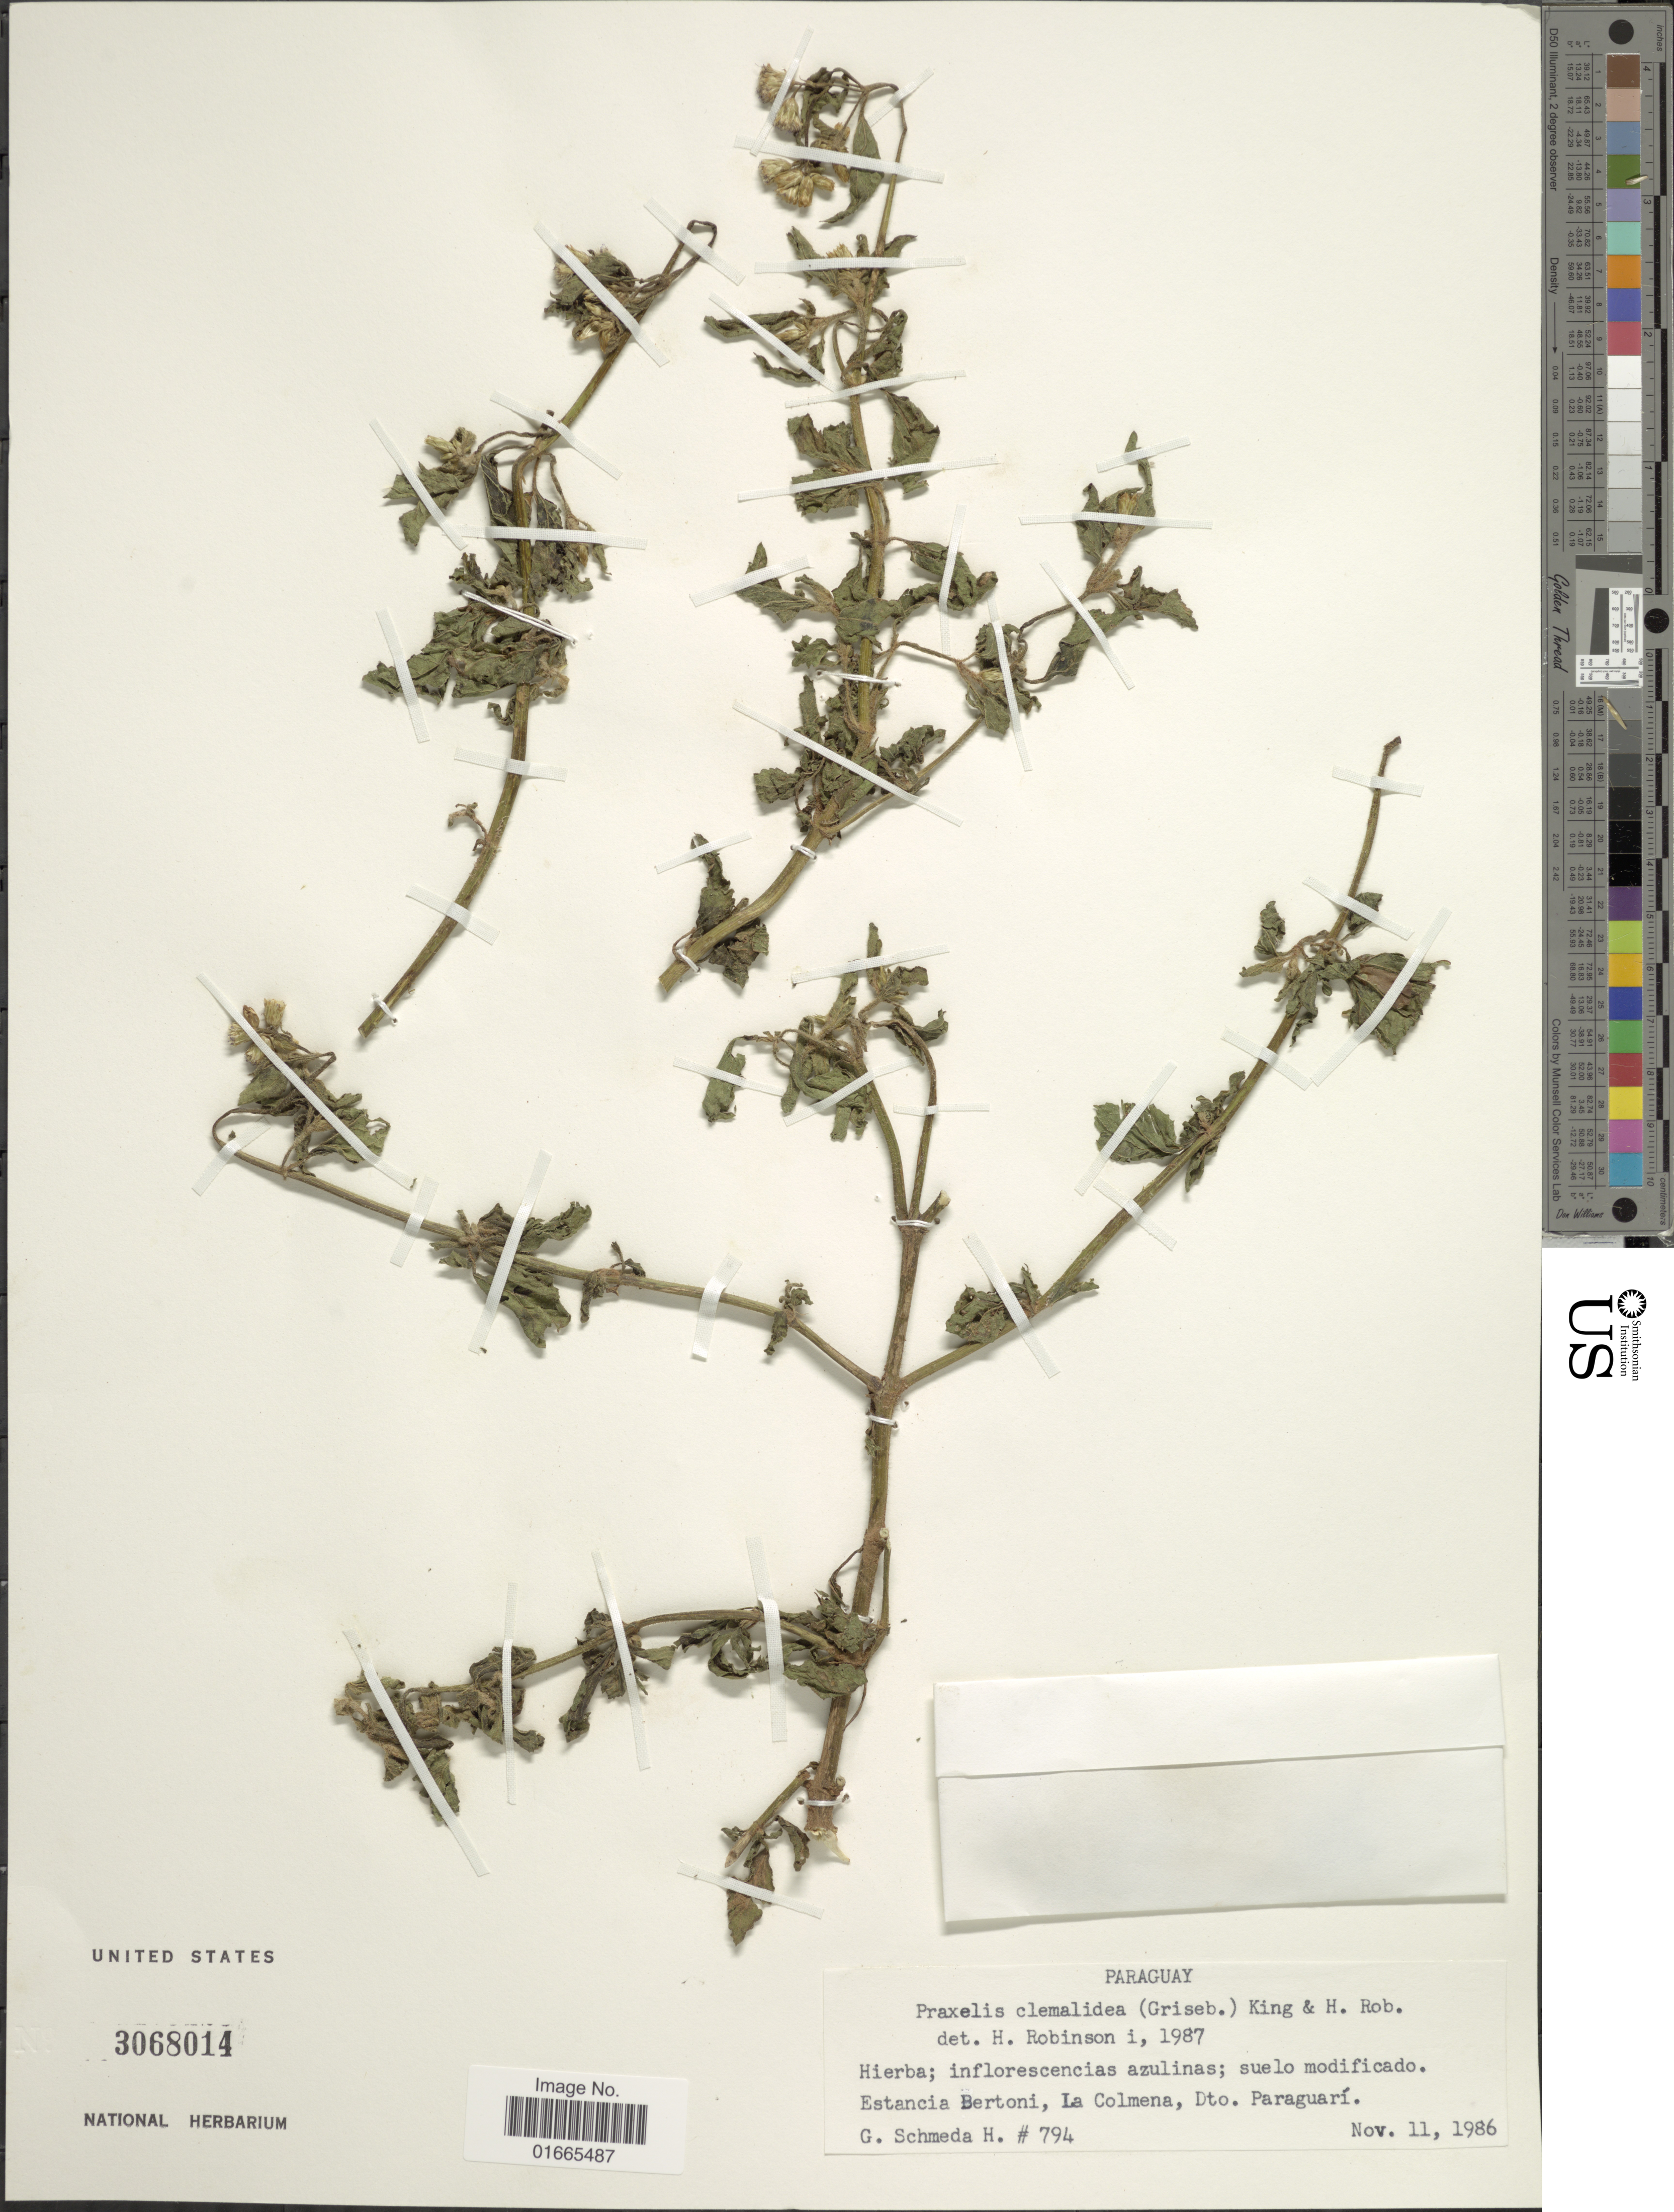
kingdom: Plantae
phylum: Tracheophyta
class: Magnoliopsida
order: Asterales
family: Asteraceae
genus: Praxelis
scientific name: Praxelis clematidea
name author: (Griseb.) R.M. King & H. Rob.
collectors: G. Schmeda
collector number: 794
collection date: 1986-11-11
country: Paraguay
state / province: Paraguari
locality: Dto. Paraguari, Estancia Betoni, La Colmena.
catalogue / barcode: US 3068014